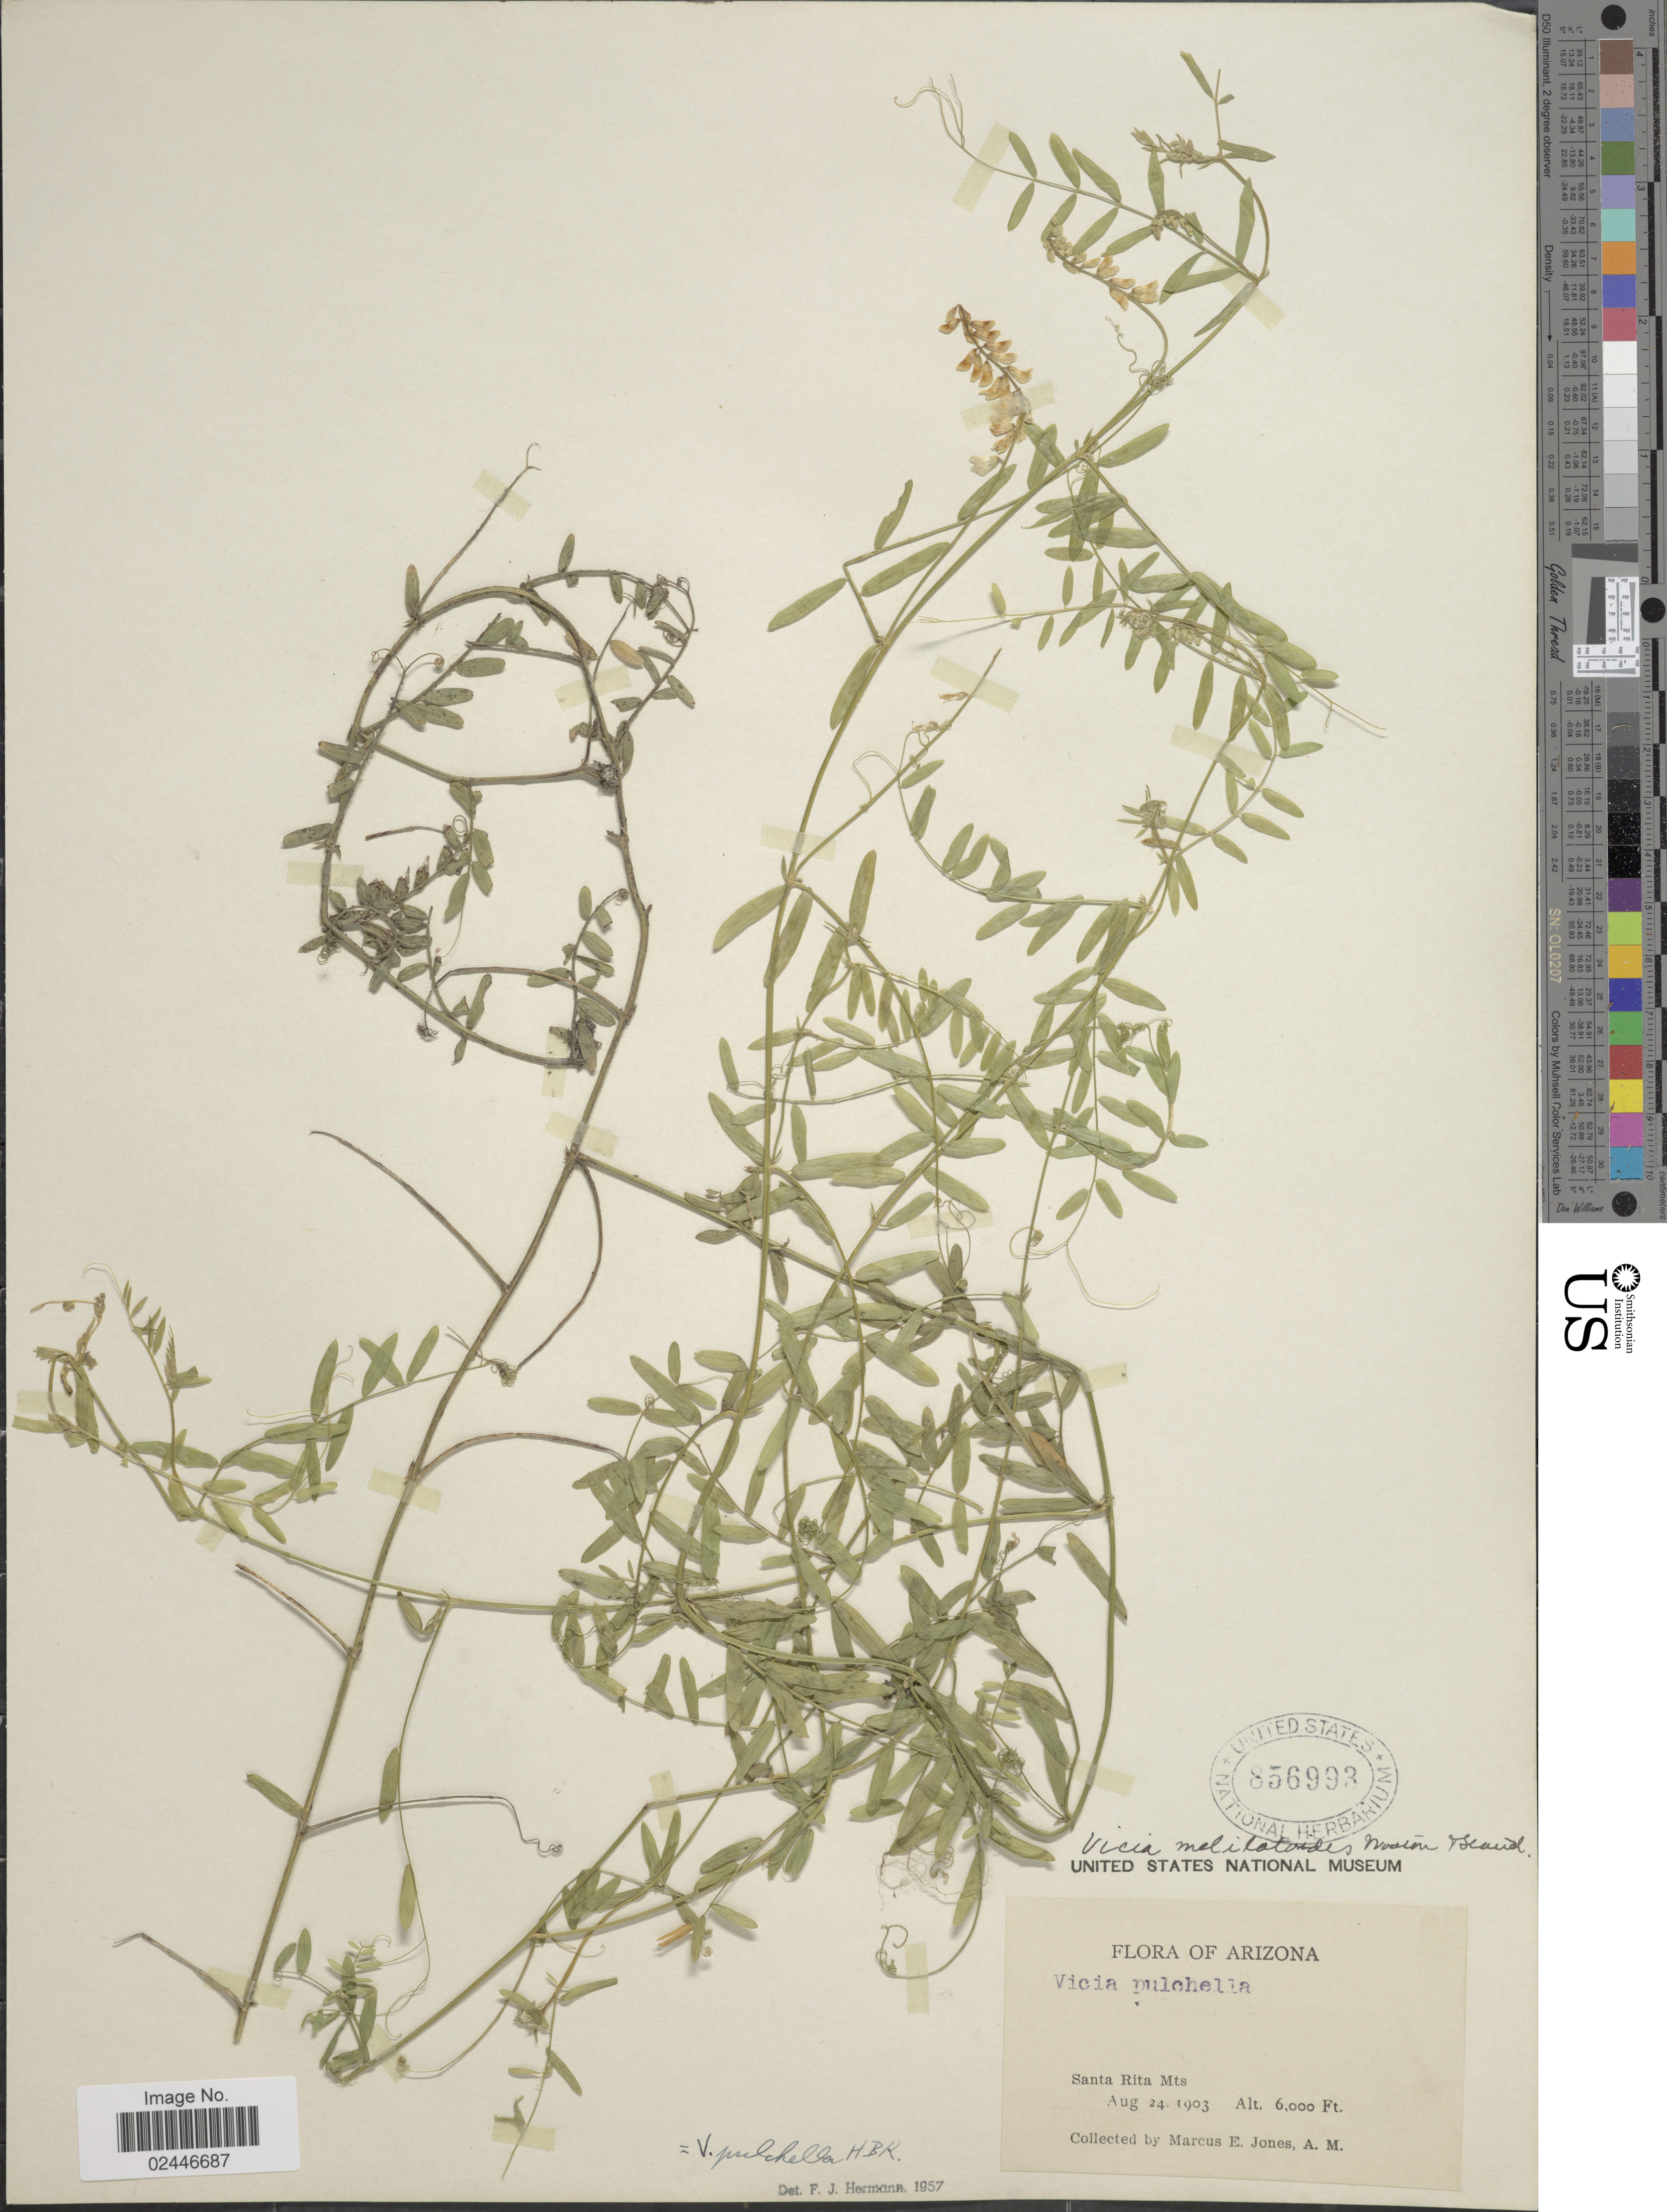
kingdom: Plantae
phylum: Tracheophyta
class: Magnoliopsida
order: Fabales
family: Fabaceae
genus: Vicia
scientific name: Vicia pulchella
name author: Kunth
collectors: M. E. Jones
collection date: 1903-08-24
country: United States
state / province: Arizona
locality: Santa Rita Mts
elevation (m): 1829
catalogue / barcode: US 856993